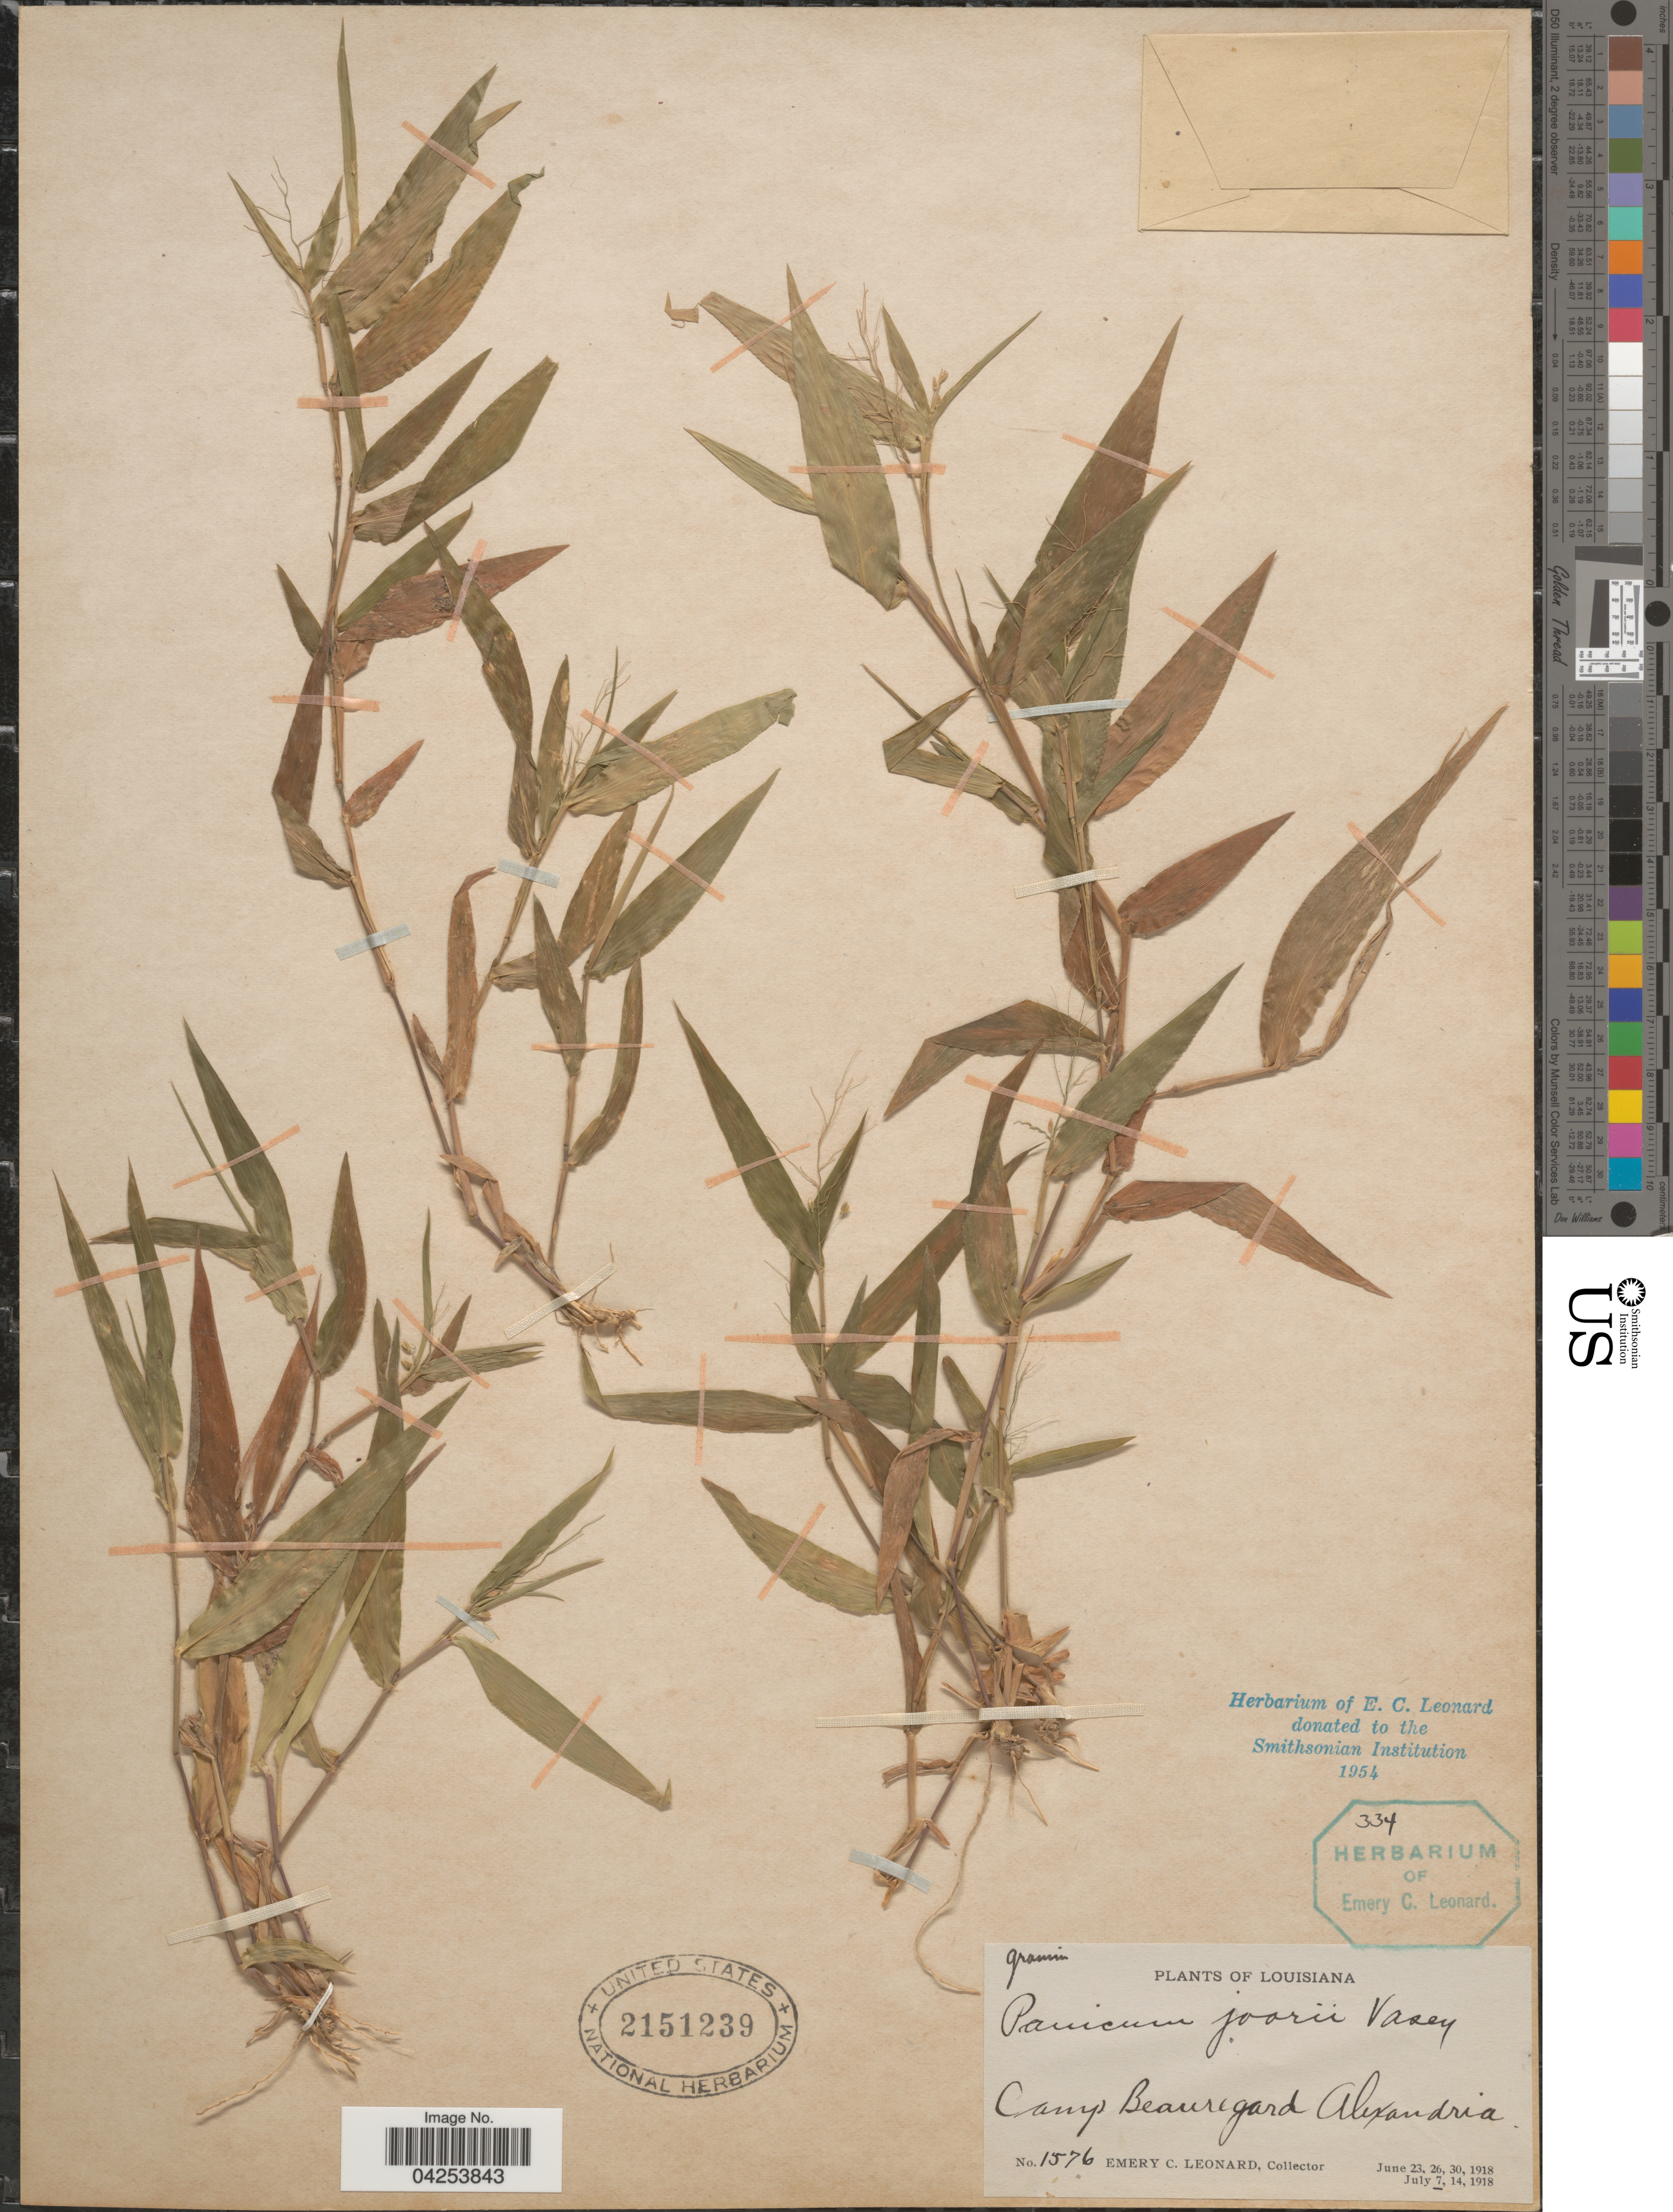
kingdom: Plantae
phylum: Tracheophyta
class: Liliopsida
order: Poales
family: Poaceae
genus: Dichanthelium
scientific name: Dichanthelium commutatum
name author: (Schult.) Gould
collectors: E. C. Leonard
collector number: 1576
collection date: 1918-07-07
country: United States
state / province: Louisiana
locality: Camp Beauregard Alexandria.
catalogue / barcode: US 2151239